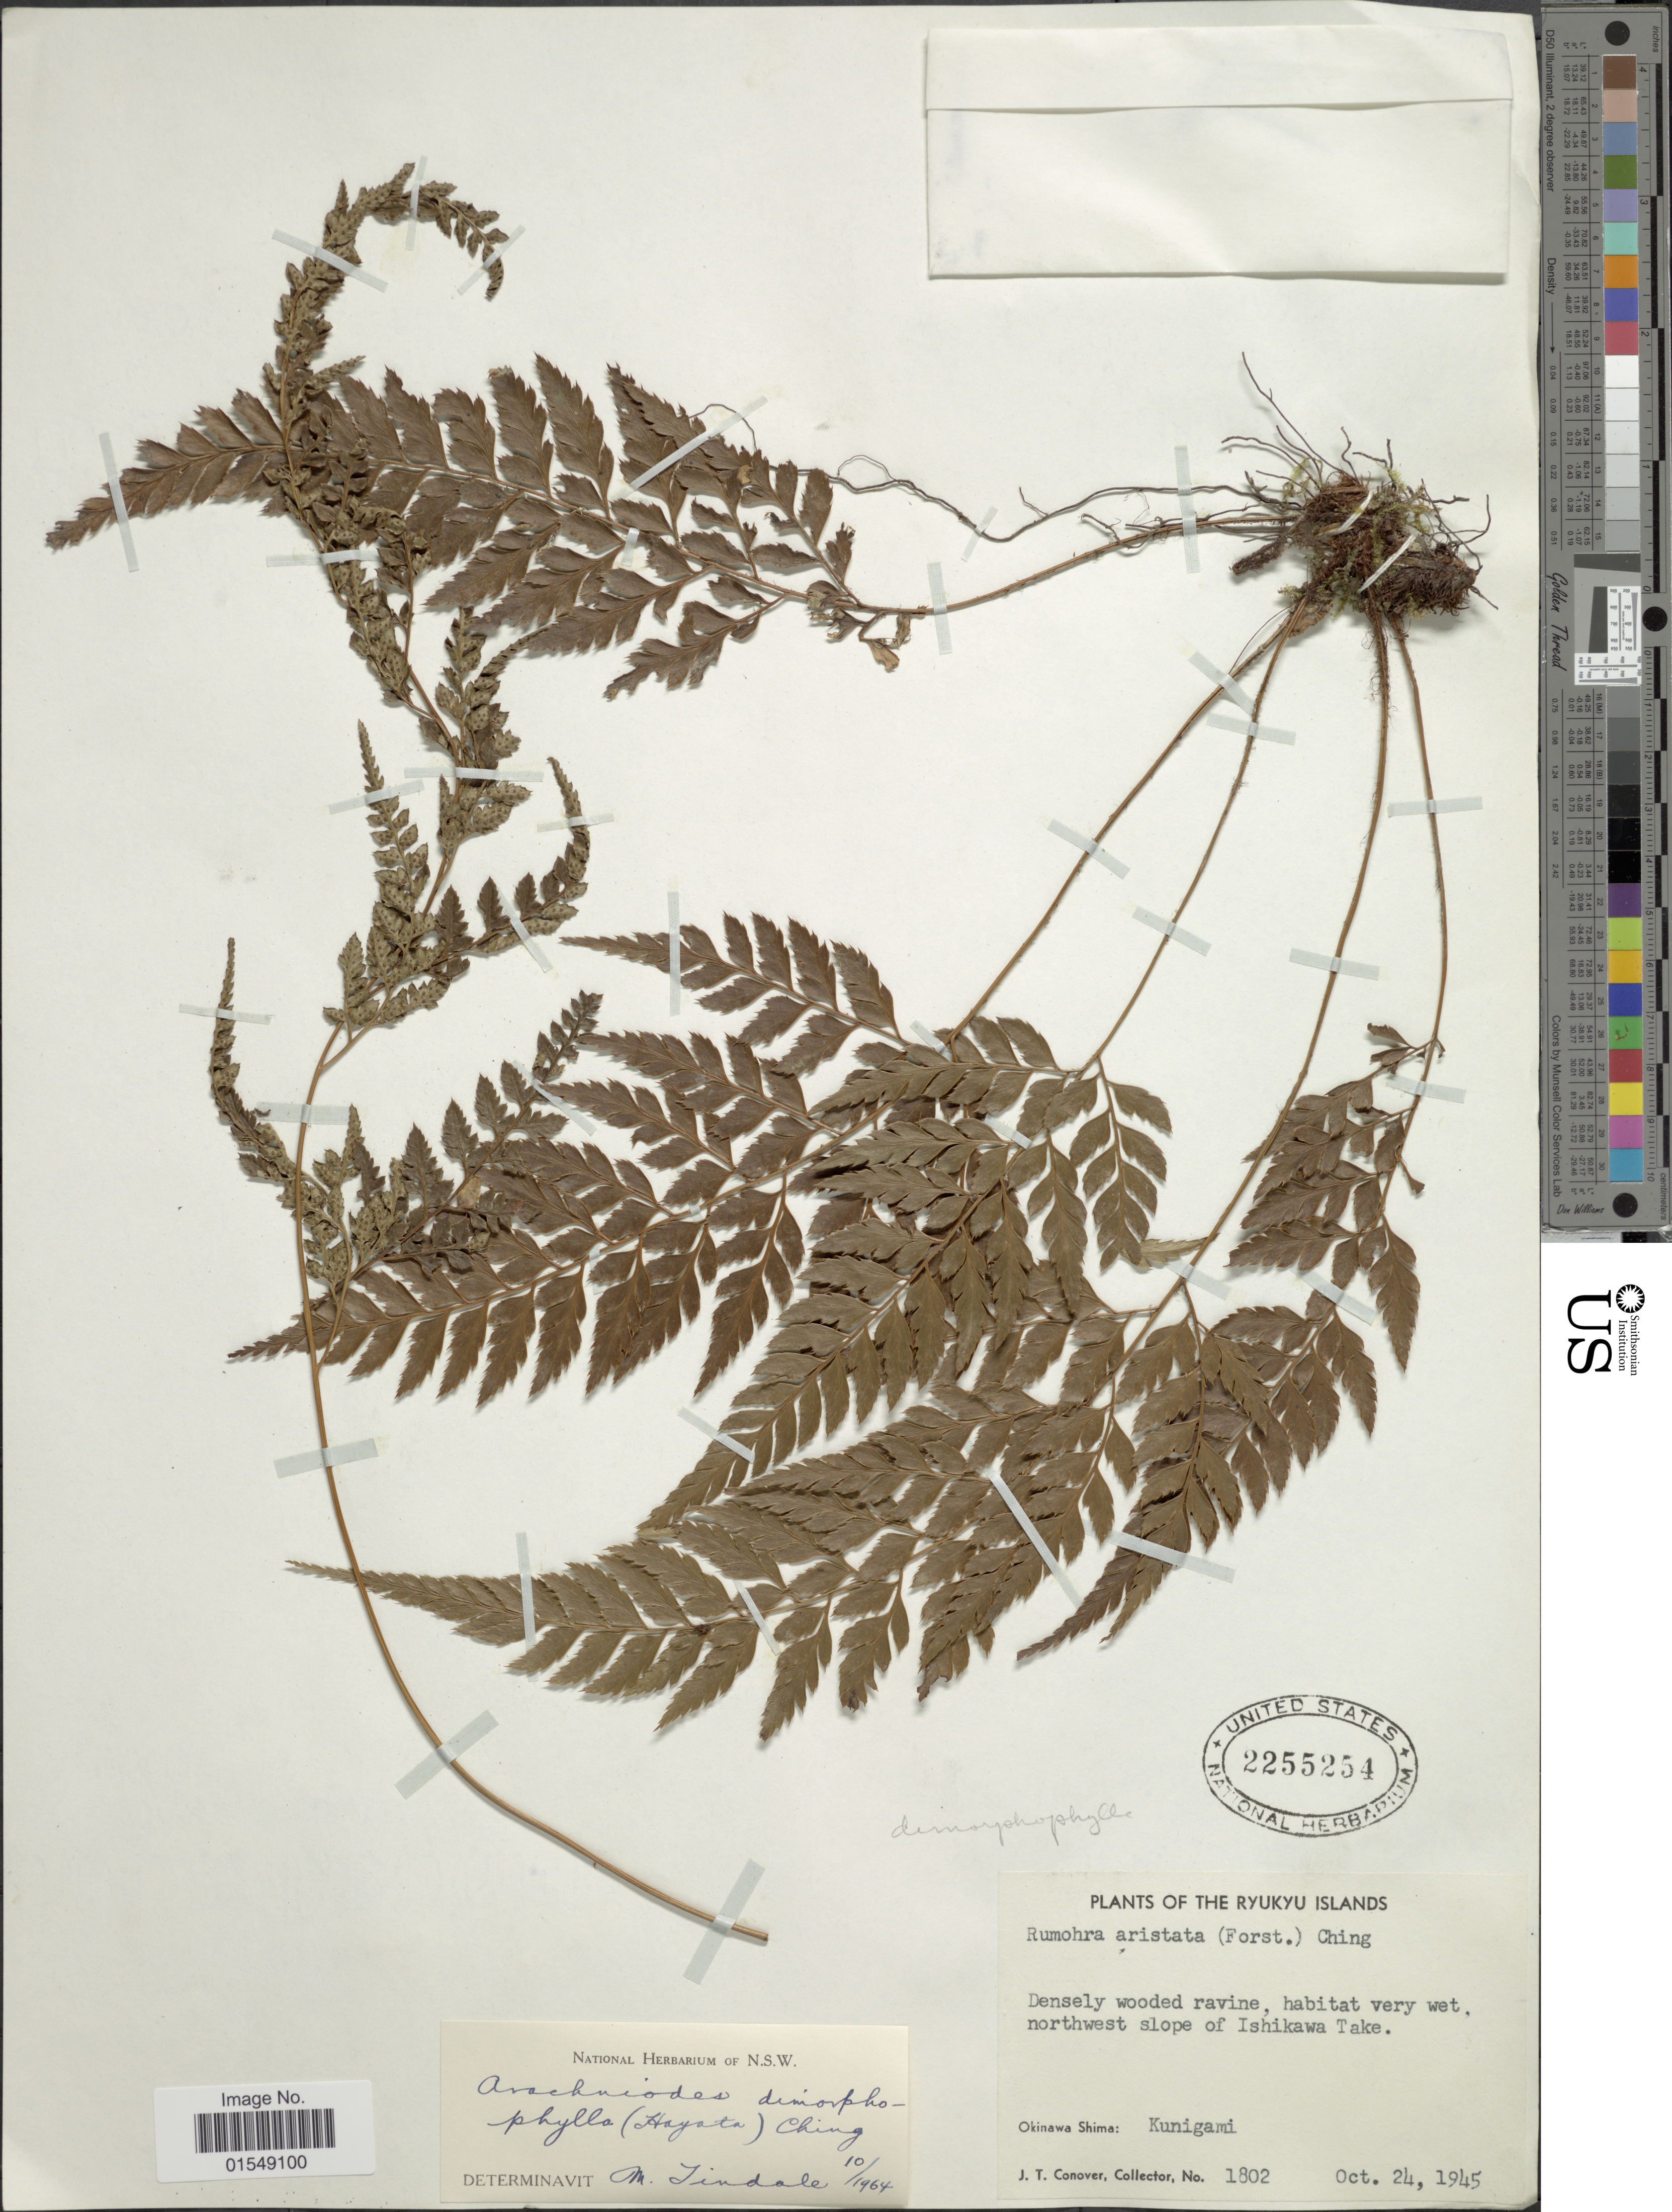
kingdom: Plantae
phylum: Tracheophyta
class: Polypodiopsida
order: Polypodiales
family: Dryopteridaceae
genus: Arachniodes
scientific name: Arachniodes dimorphophyllum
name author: (Hayata) Ching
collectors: J. T. Conover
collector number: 15802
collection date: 1945-10-24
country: Japan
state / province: Okinawa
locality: Ryukyu Islands, northwest slope of Ishikawa Take, Okinawa Shima: Kunigami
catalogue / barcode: US 2255254